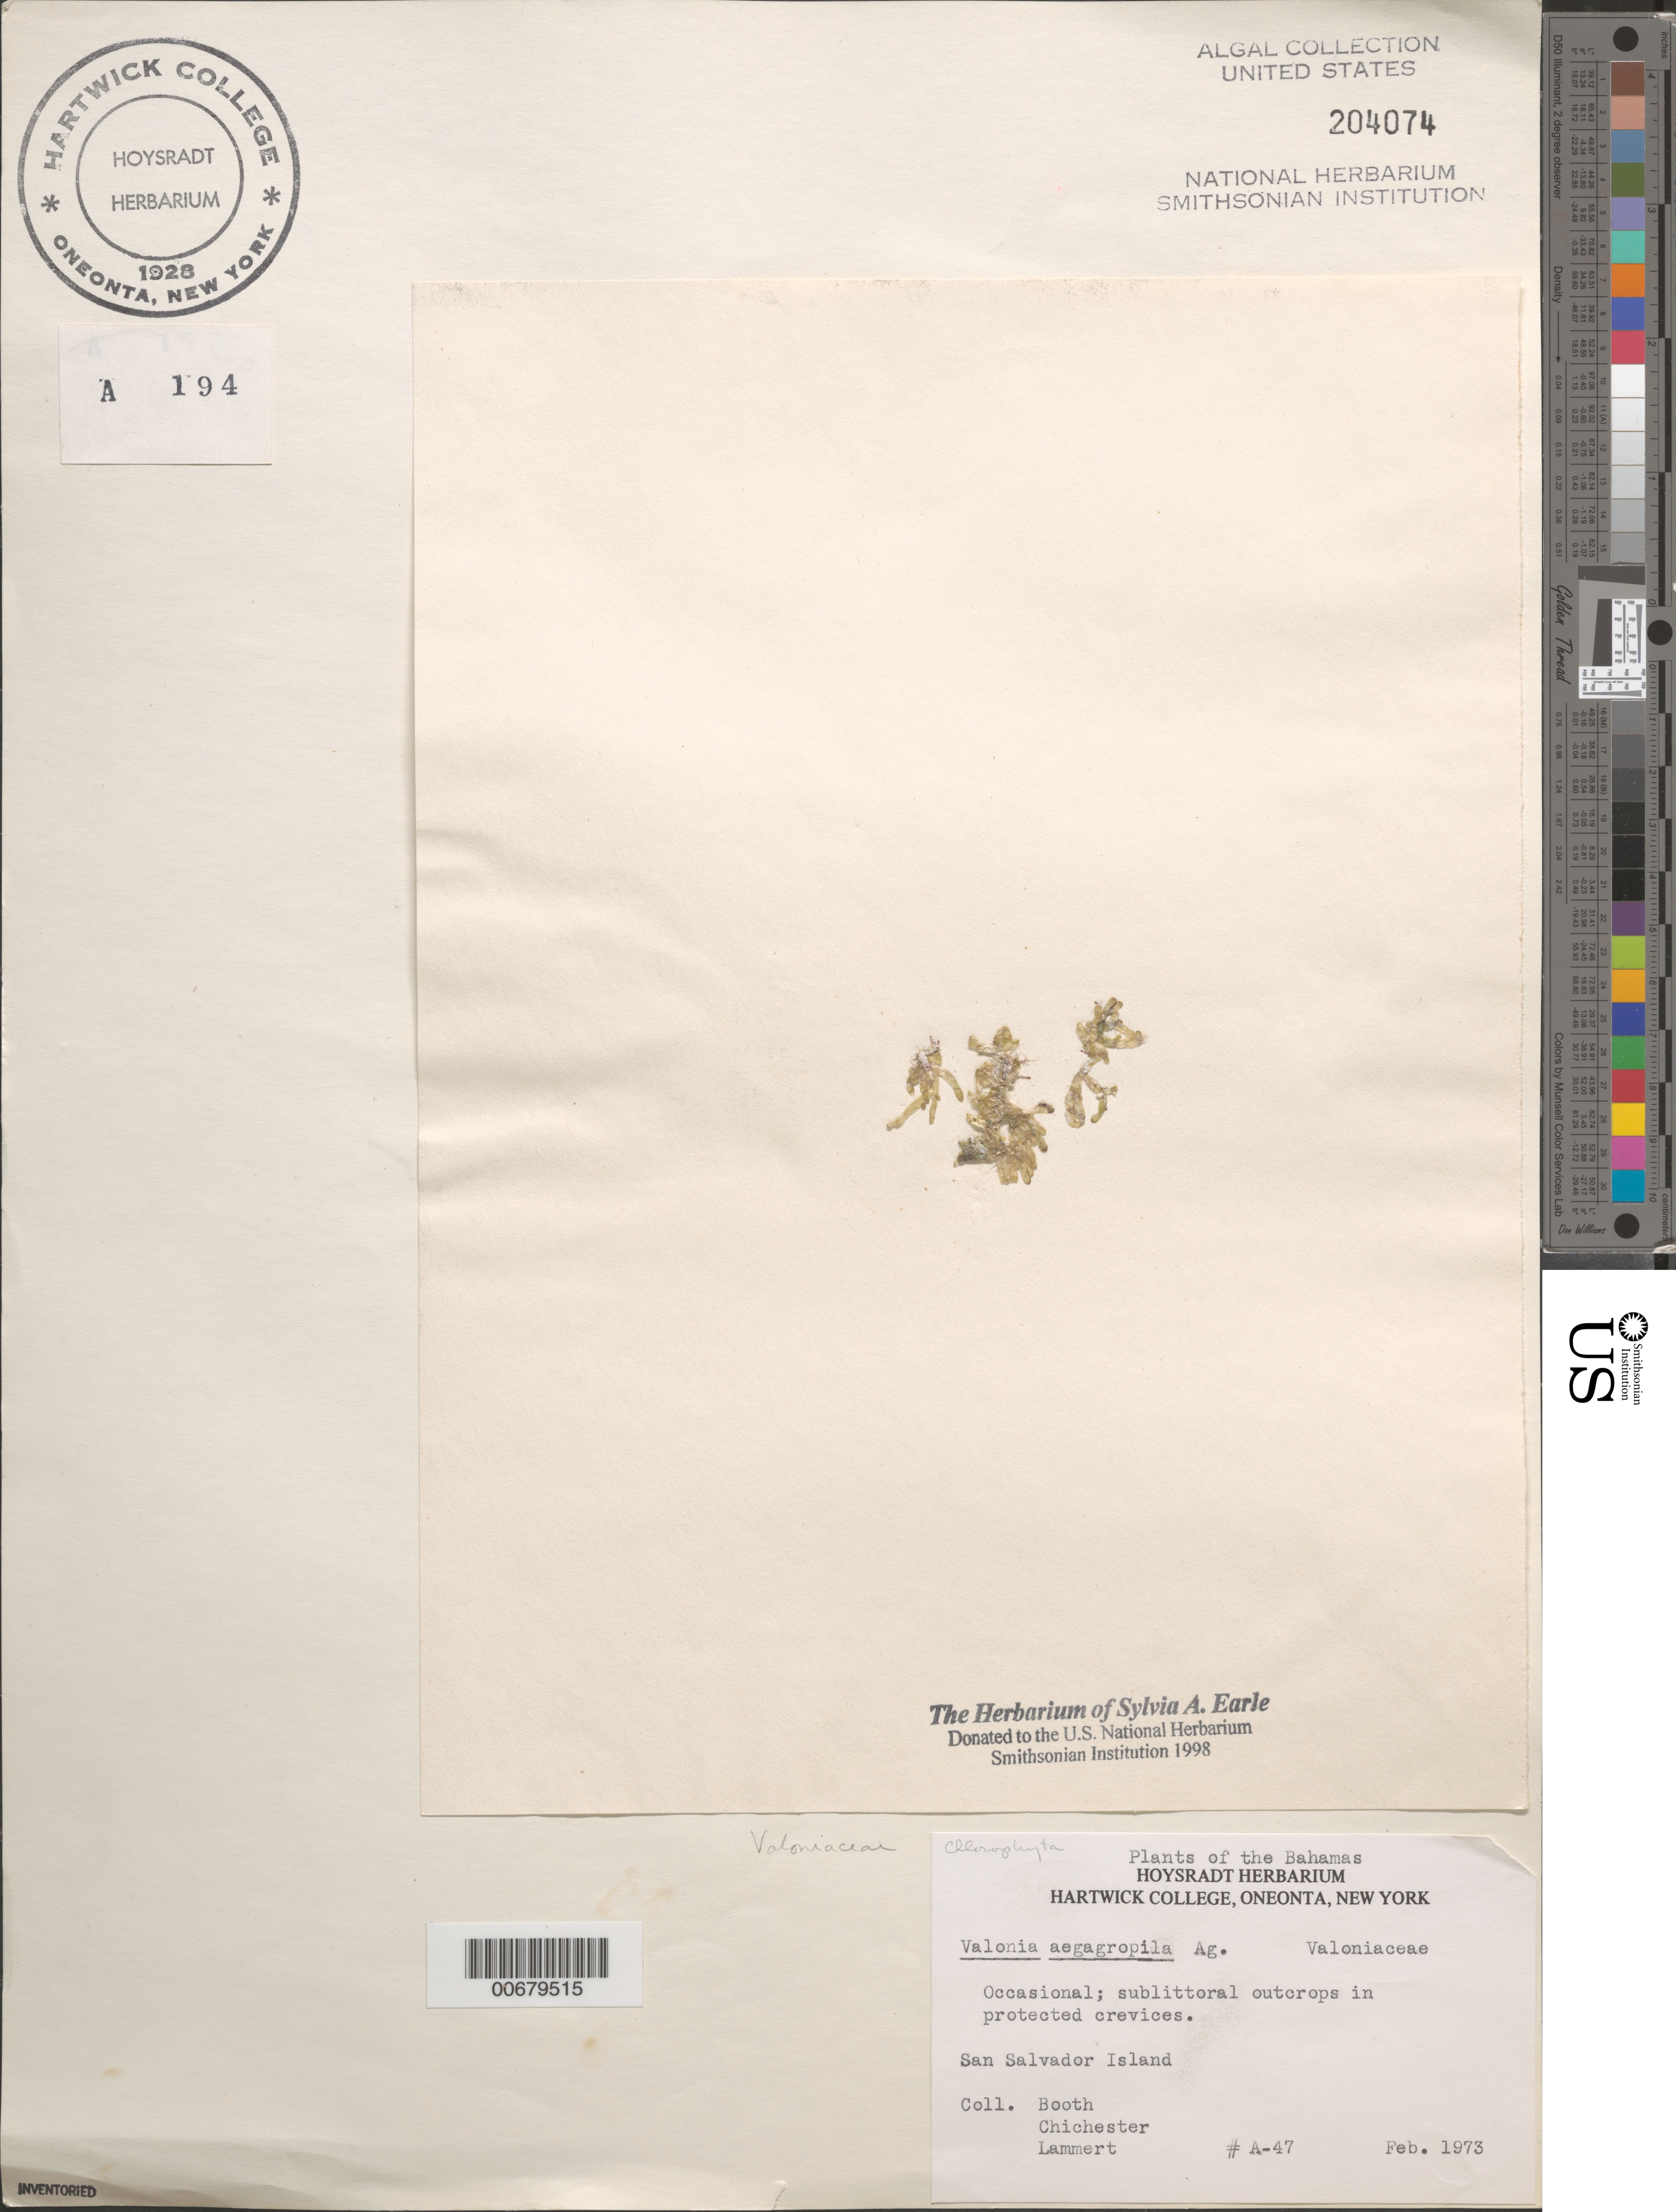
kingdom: Plantae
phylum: Chlorophyta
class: Ulvophyceae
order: Siphonocladales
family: Valoniaceae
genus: Valonia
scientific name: Valonia aegagropila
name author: C. Agardh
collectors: -. Booth, -. Chichester & -. Lammert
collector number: A-47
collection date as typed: Feb 1973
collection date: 1973-02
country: Bahamas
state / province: San Salvador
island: San Salvador Island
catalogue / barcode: US 204074